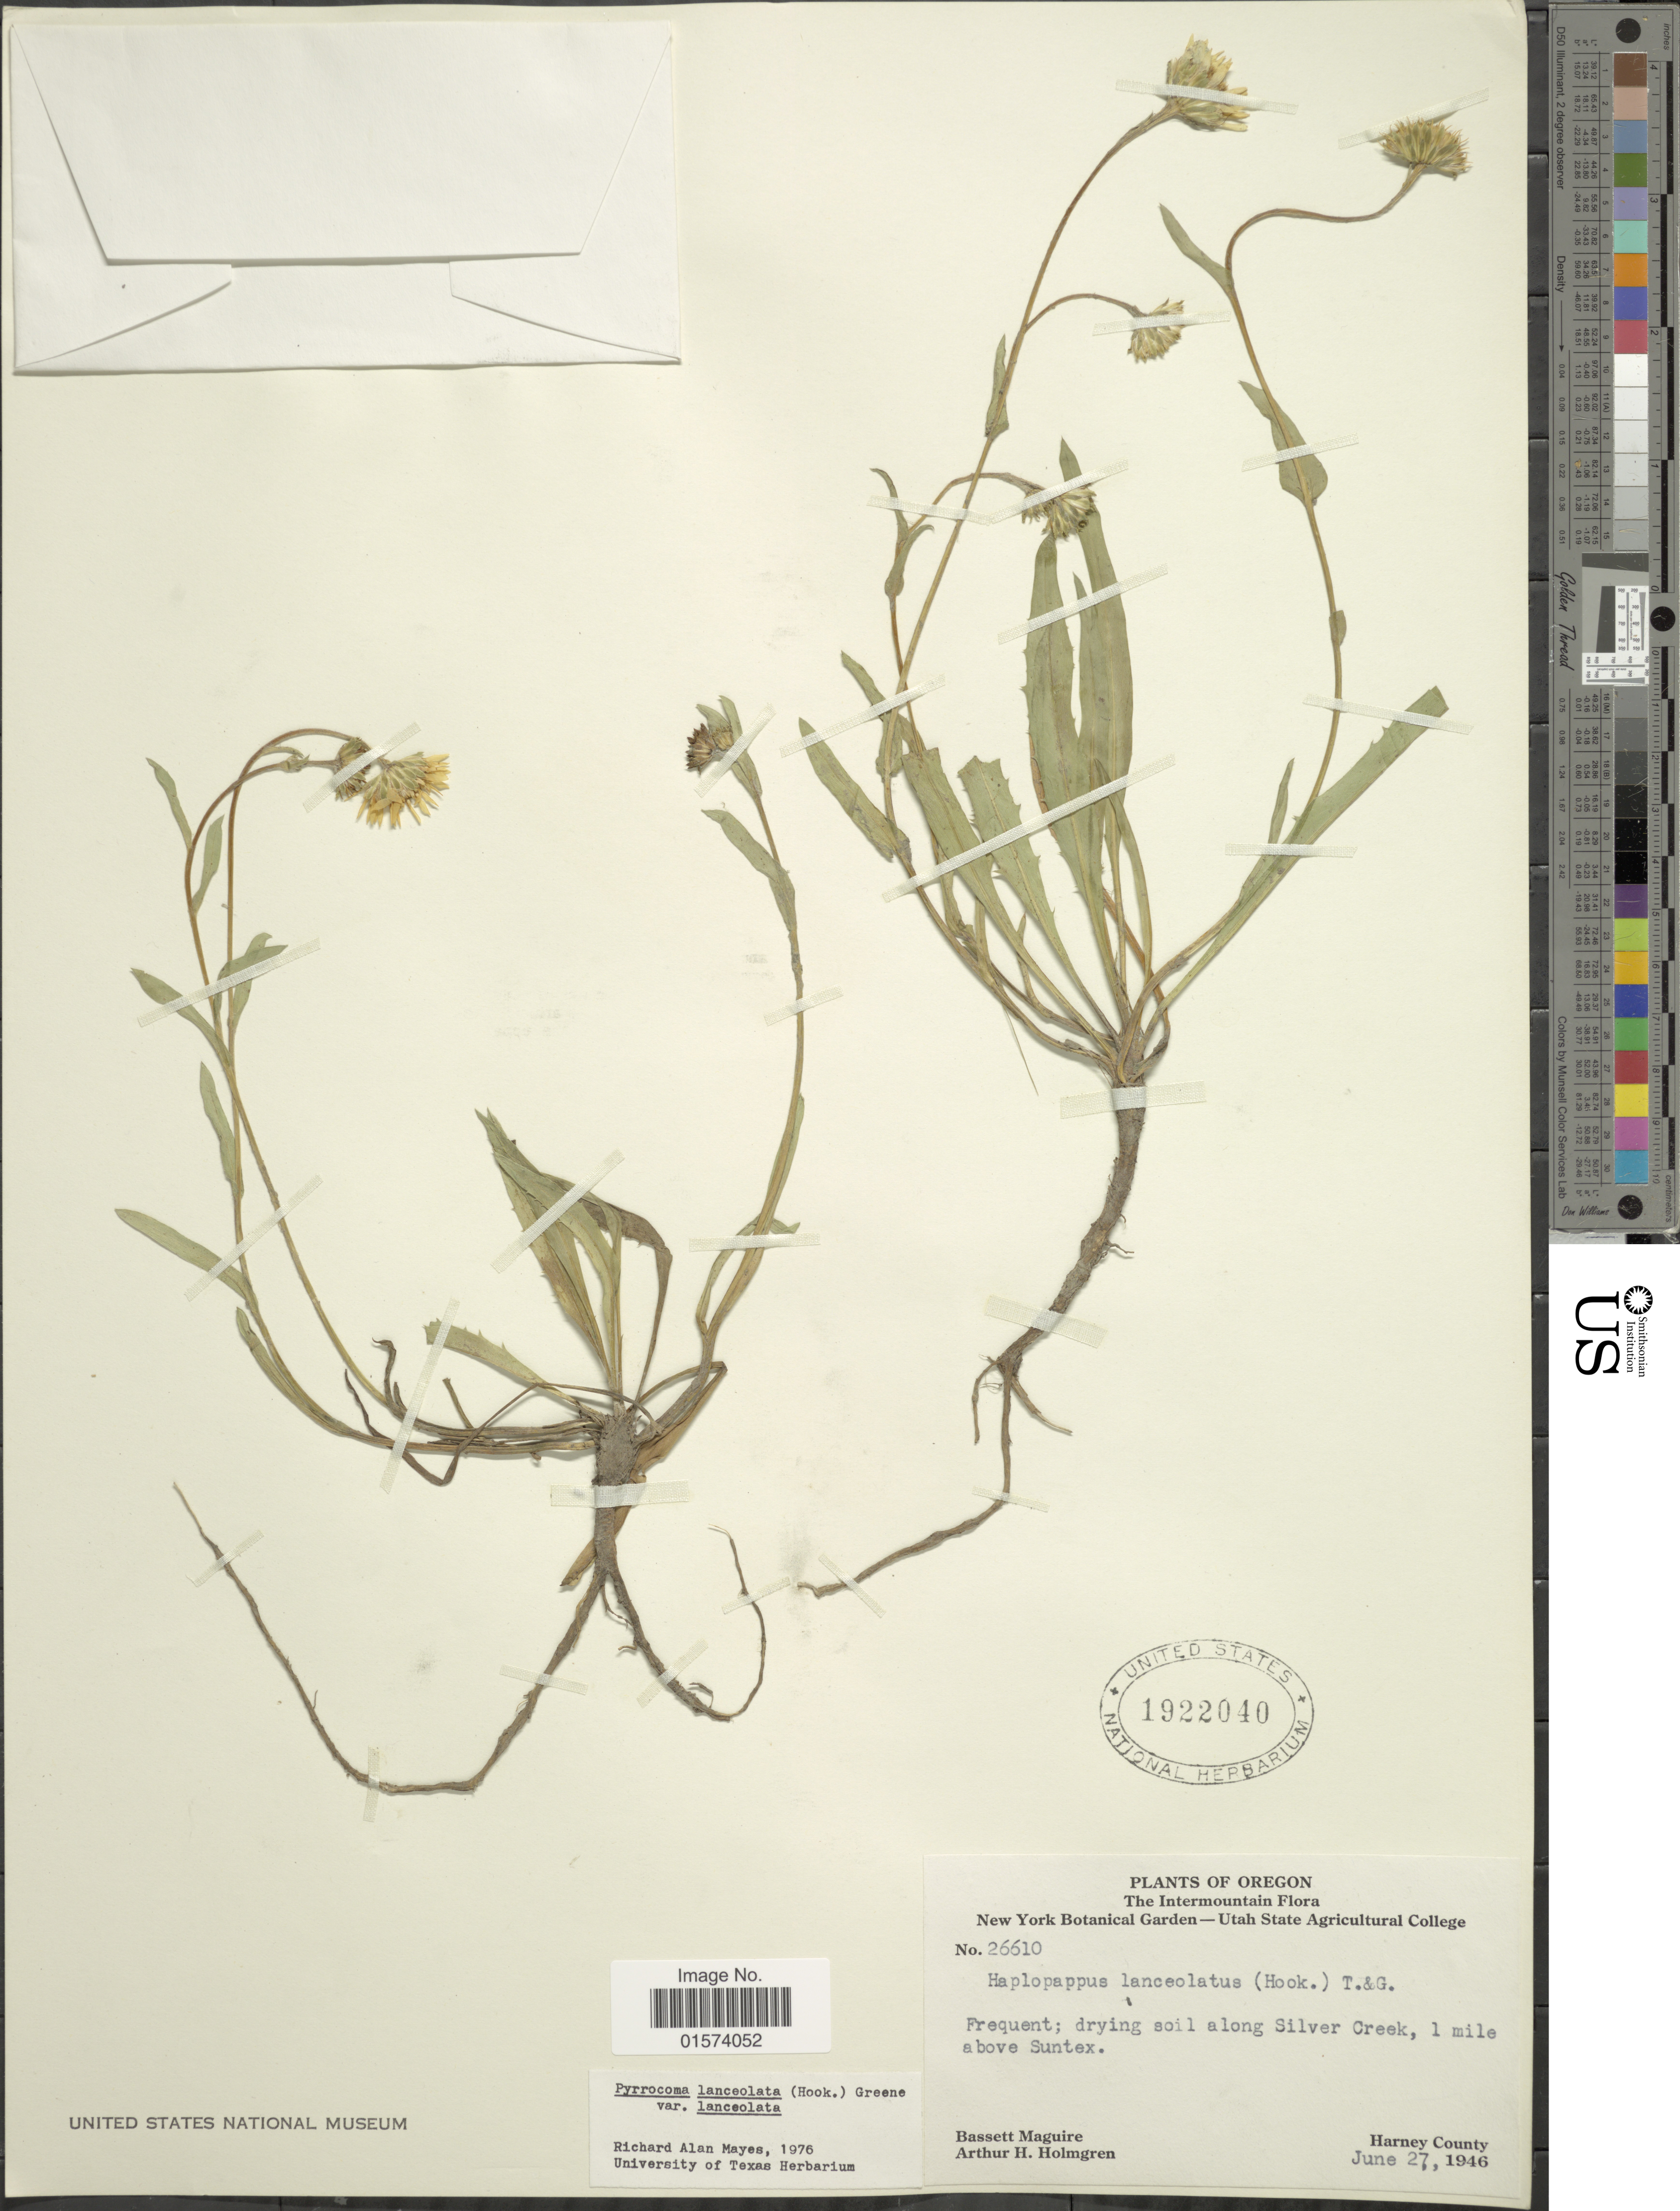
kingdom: Plantae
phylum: Tracheophyta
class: Magnoliopsida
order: Asterales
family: Asteraceae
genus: Pyrrocoma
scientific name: Pyrrocoma lanceolata var. lanceolata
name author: (Hook.) Greene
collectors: B. Maguire & A. H. Holmgren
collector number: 26610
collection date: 1946-06-27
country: United States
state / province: Oregon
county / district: Harney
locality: Intermountain, drying soil along Silver Creek, 1 mile above Suntex, Harney County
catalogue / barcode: US 1922040